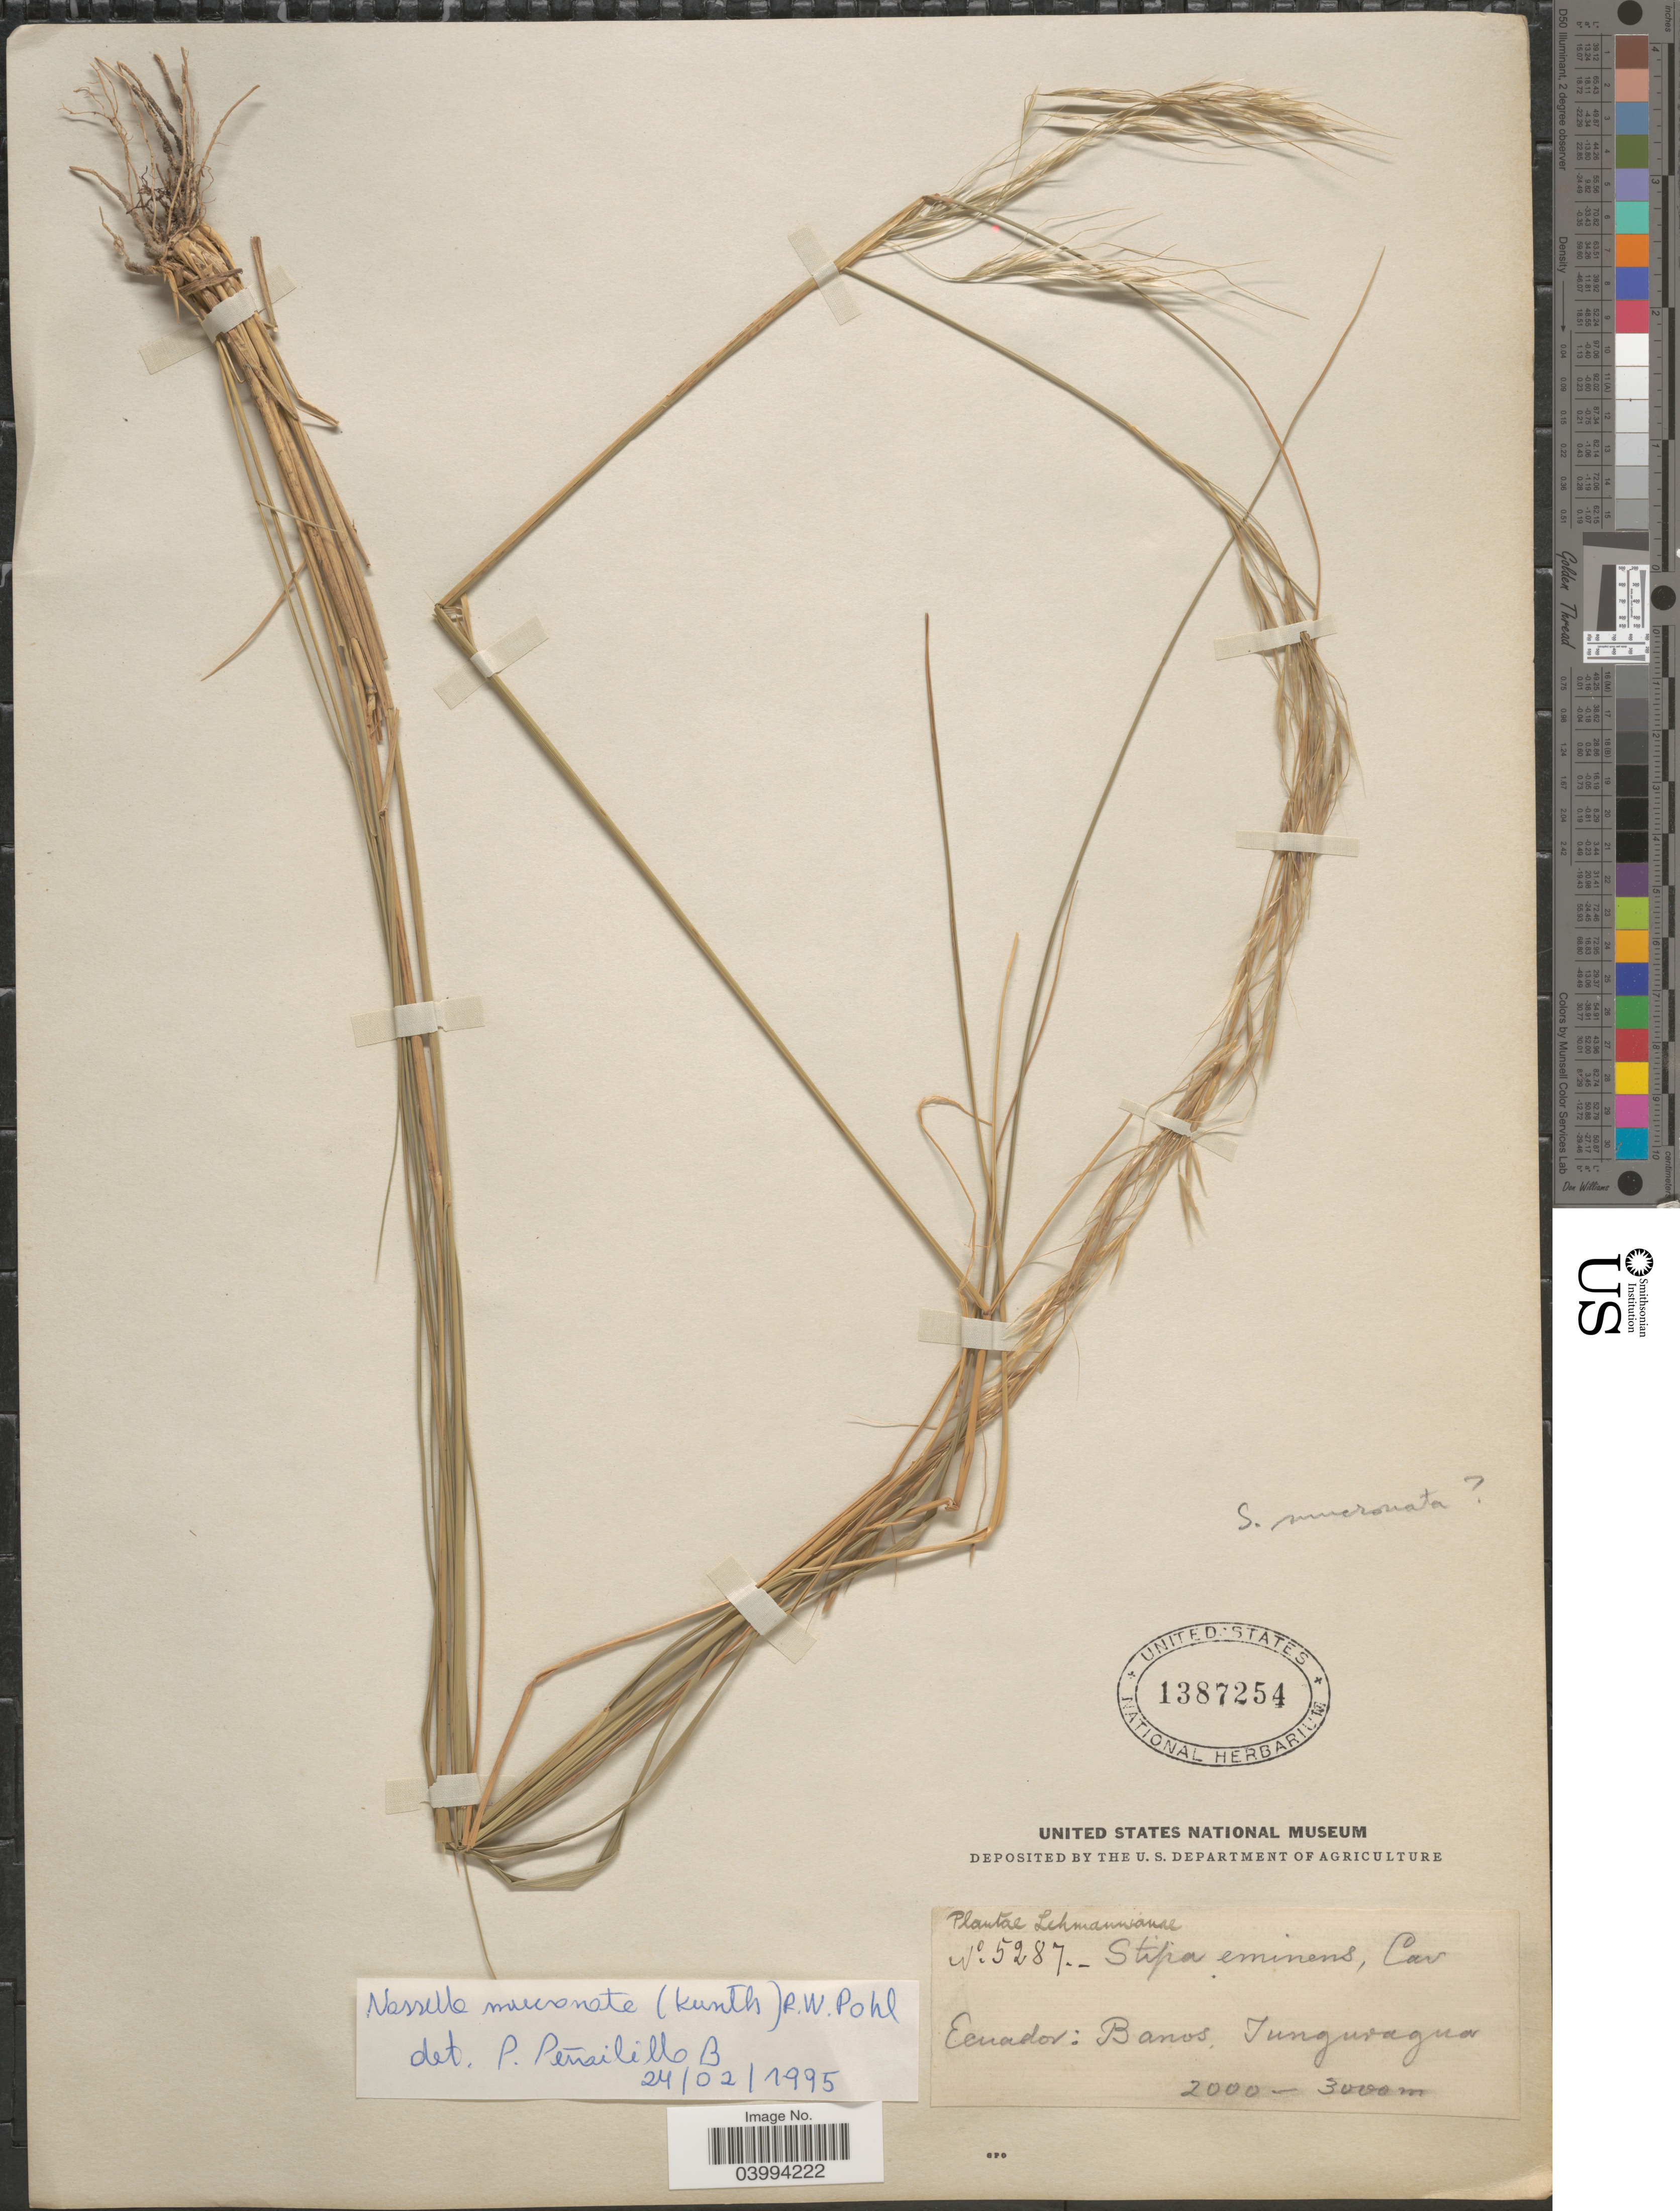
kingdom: Plantae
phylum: Tracheophyta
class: Liliopsida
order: Poales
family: Poaceae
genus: Nassella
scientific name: Nassella mucronata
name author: (Kunth) R.W. Pohl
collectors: -. Lehmann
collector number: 5287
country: Ecuador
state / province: Tungurahua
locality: Banos, Tunguragua.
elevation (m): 2000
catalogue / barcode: US 1387254